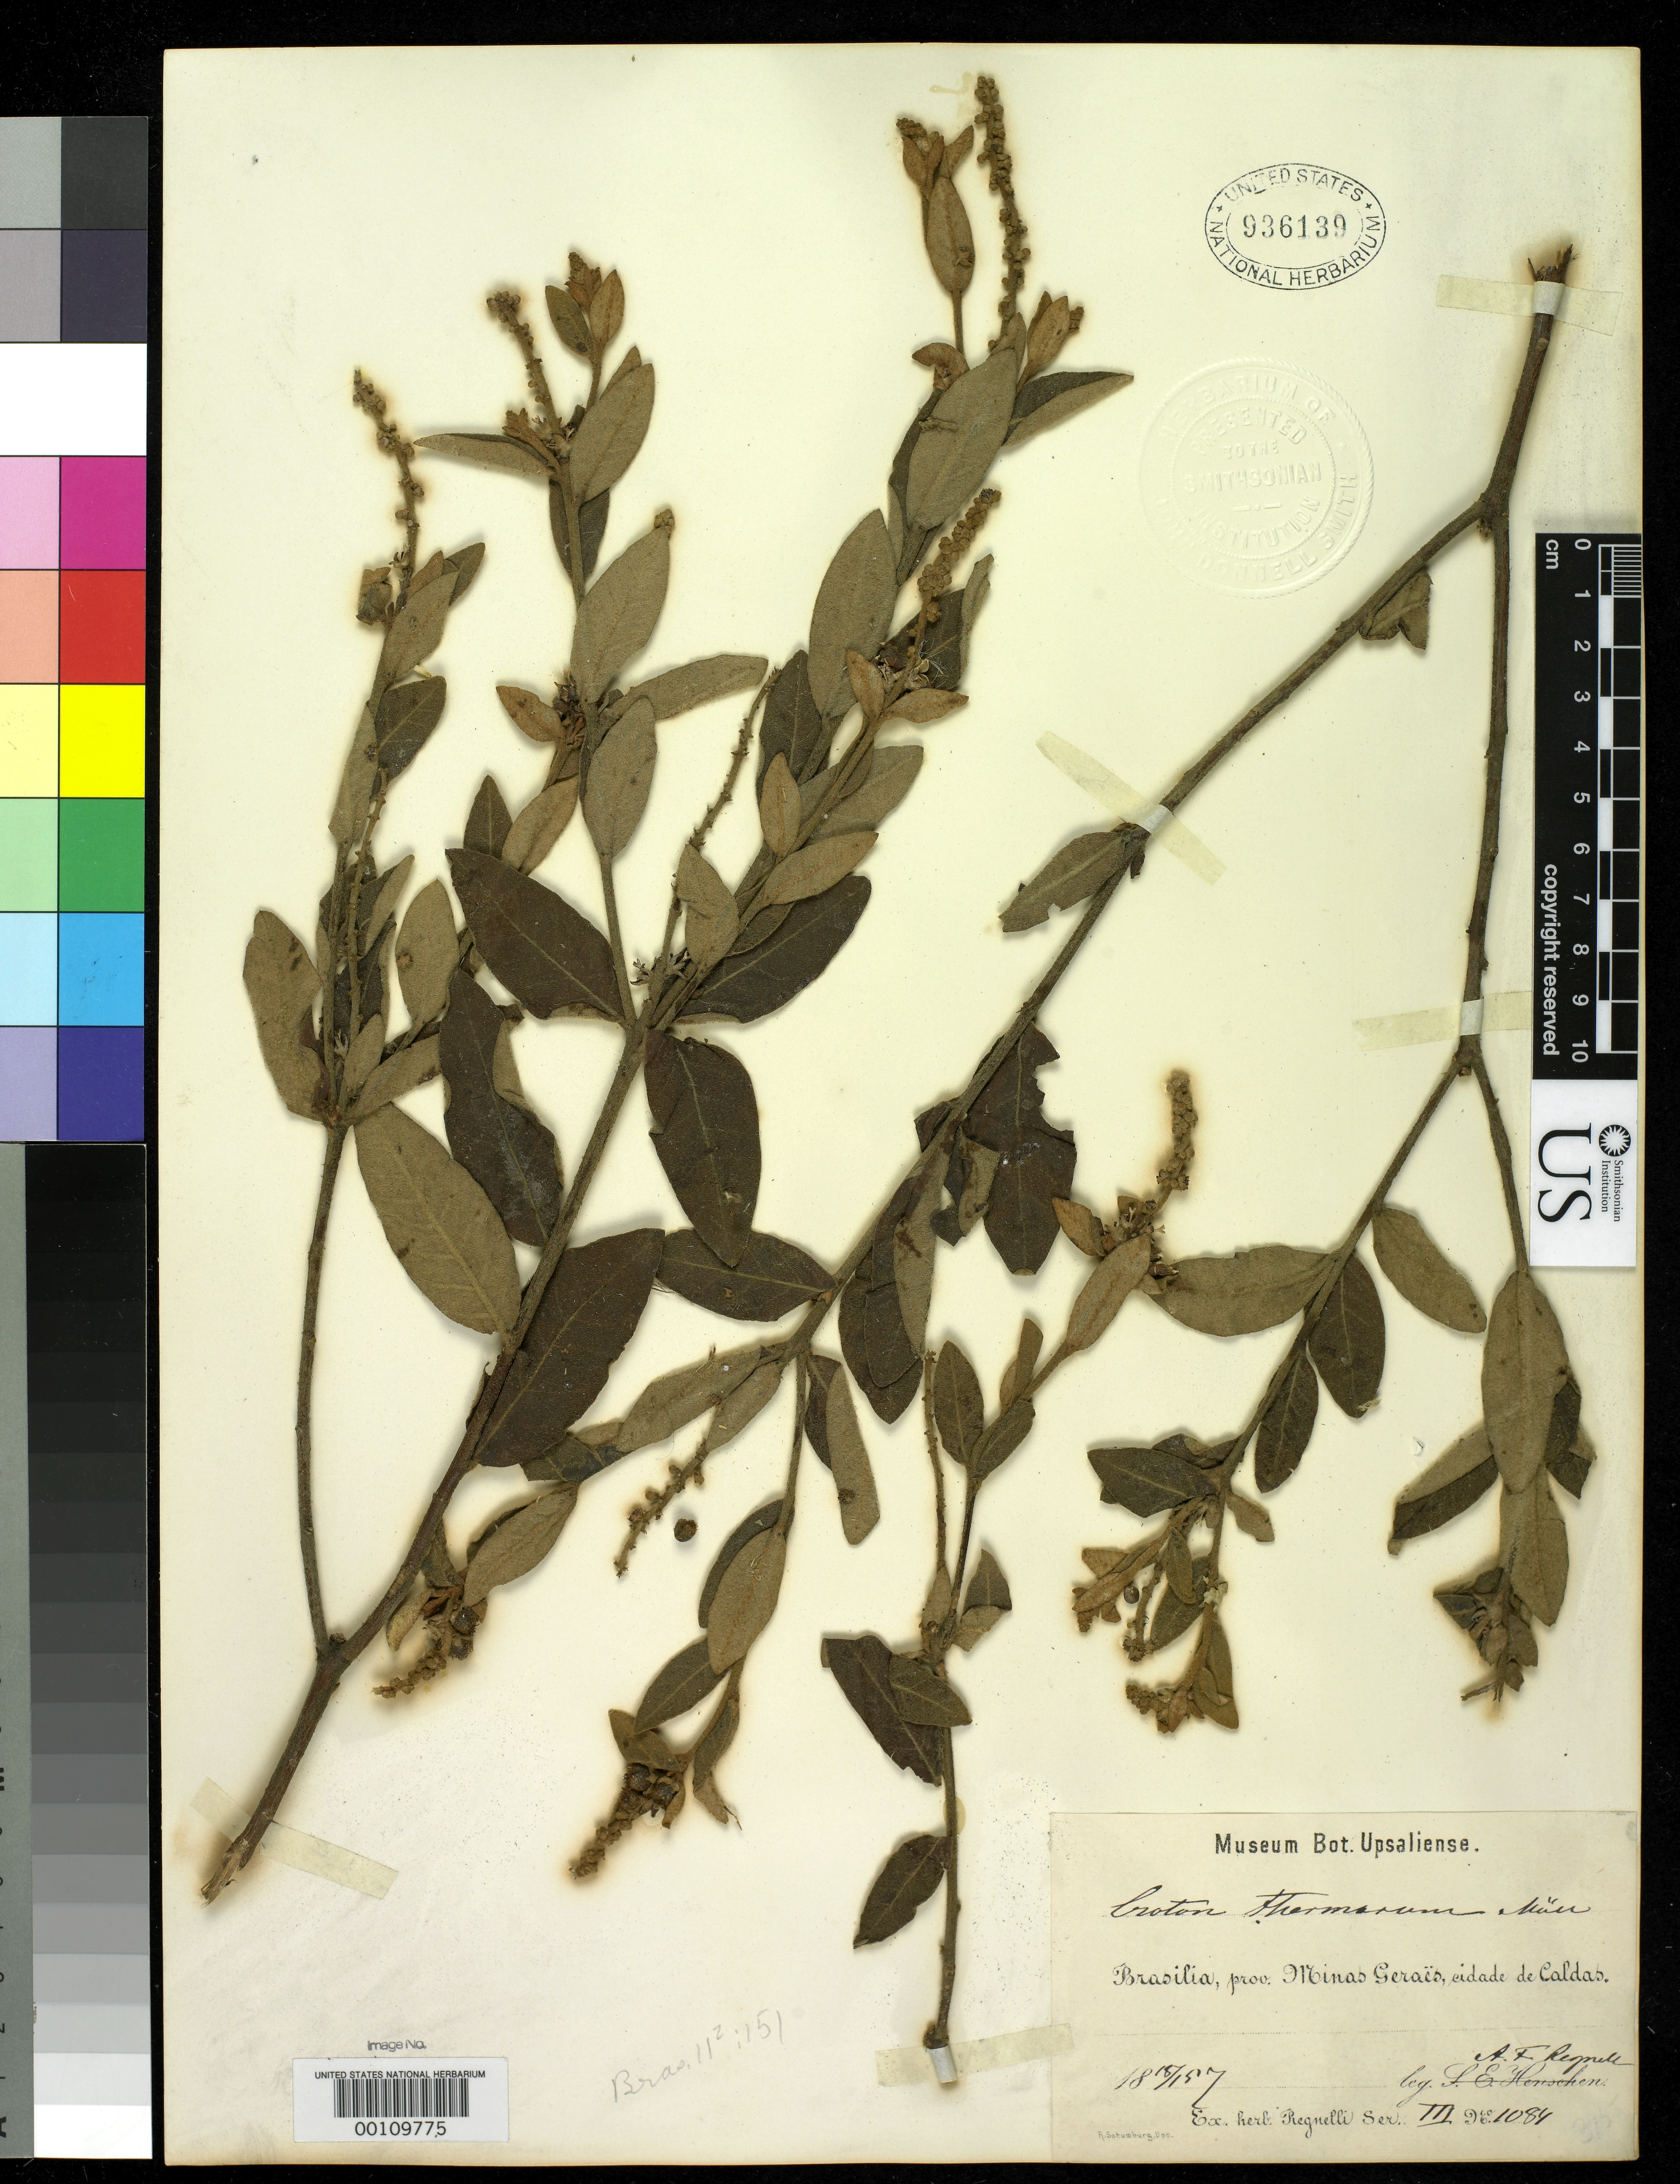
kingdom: Plantae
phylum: Tracheophyta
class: Magnoliopsida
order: Malpighiales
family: Euphorbiaceae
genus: Croton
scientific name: Croton thermarum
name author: Müll. Arg. in Mart.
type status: Possible Syntype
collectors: A. F. Regnell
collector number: III 1084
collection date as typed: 18 Jan 1857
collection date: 1857-01-18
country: Brazil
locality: Minarum, Propecaldas.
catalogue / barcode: US 936139